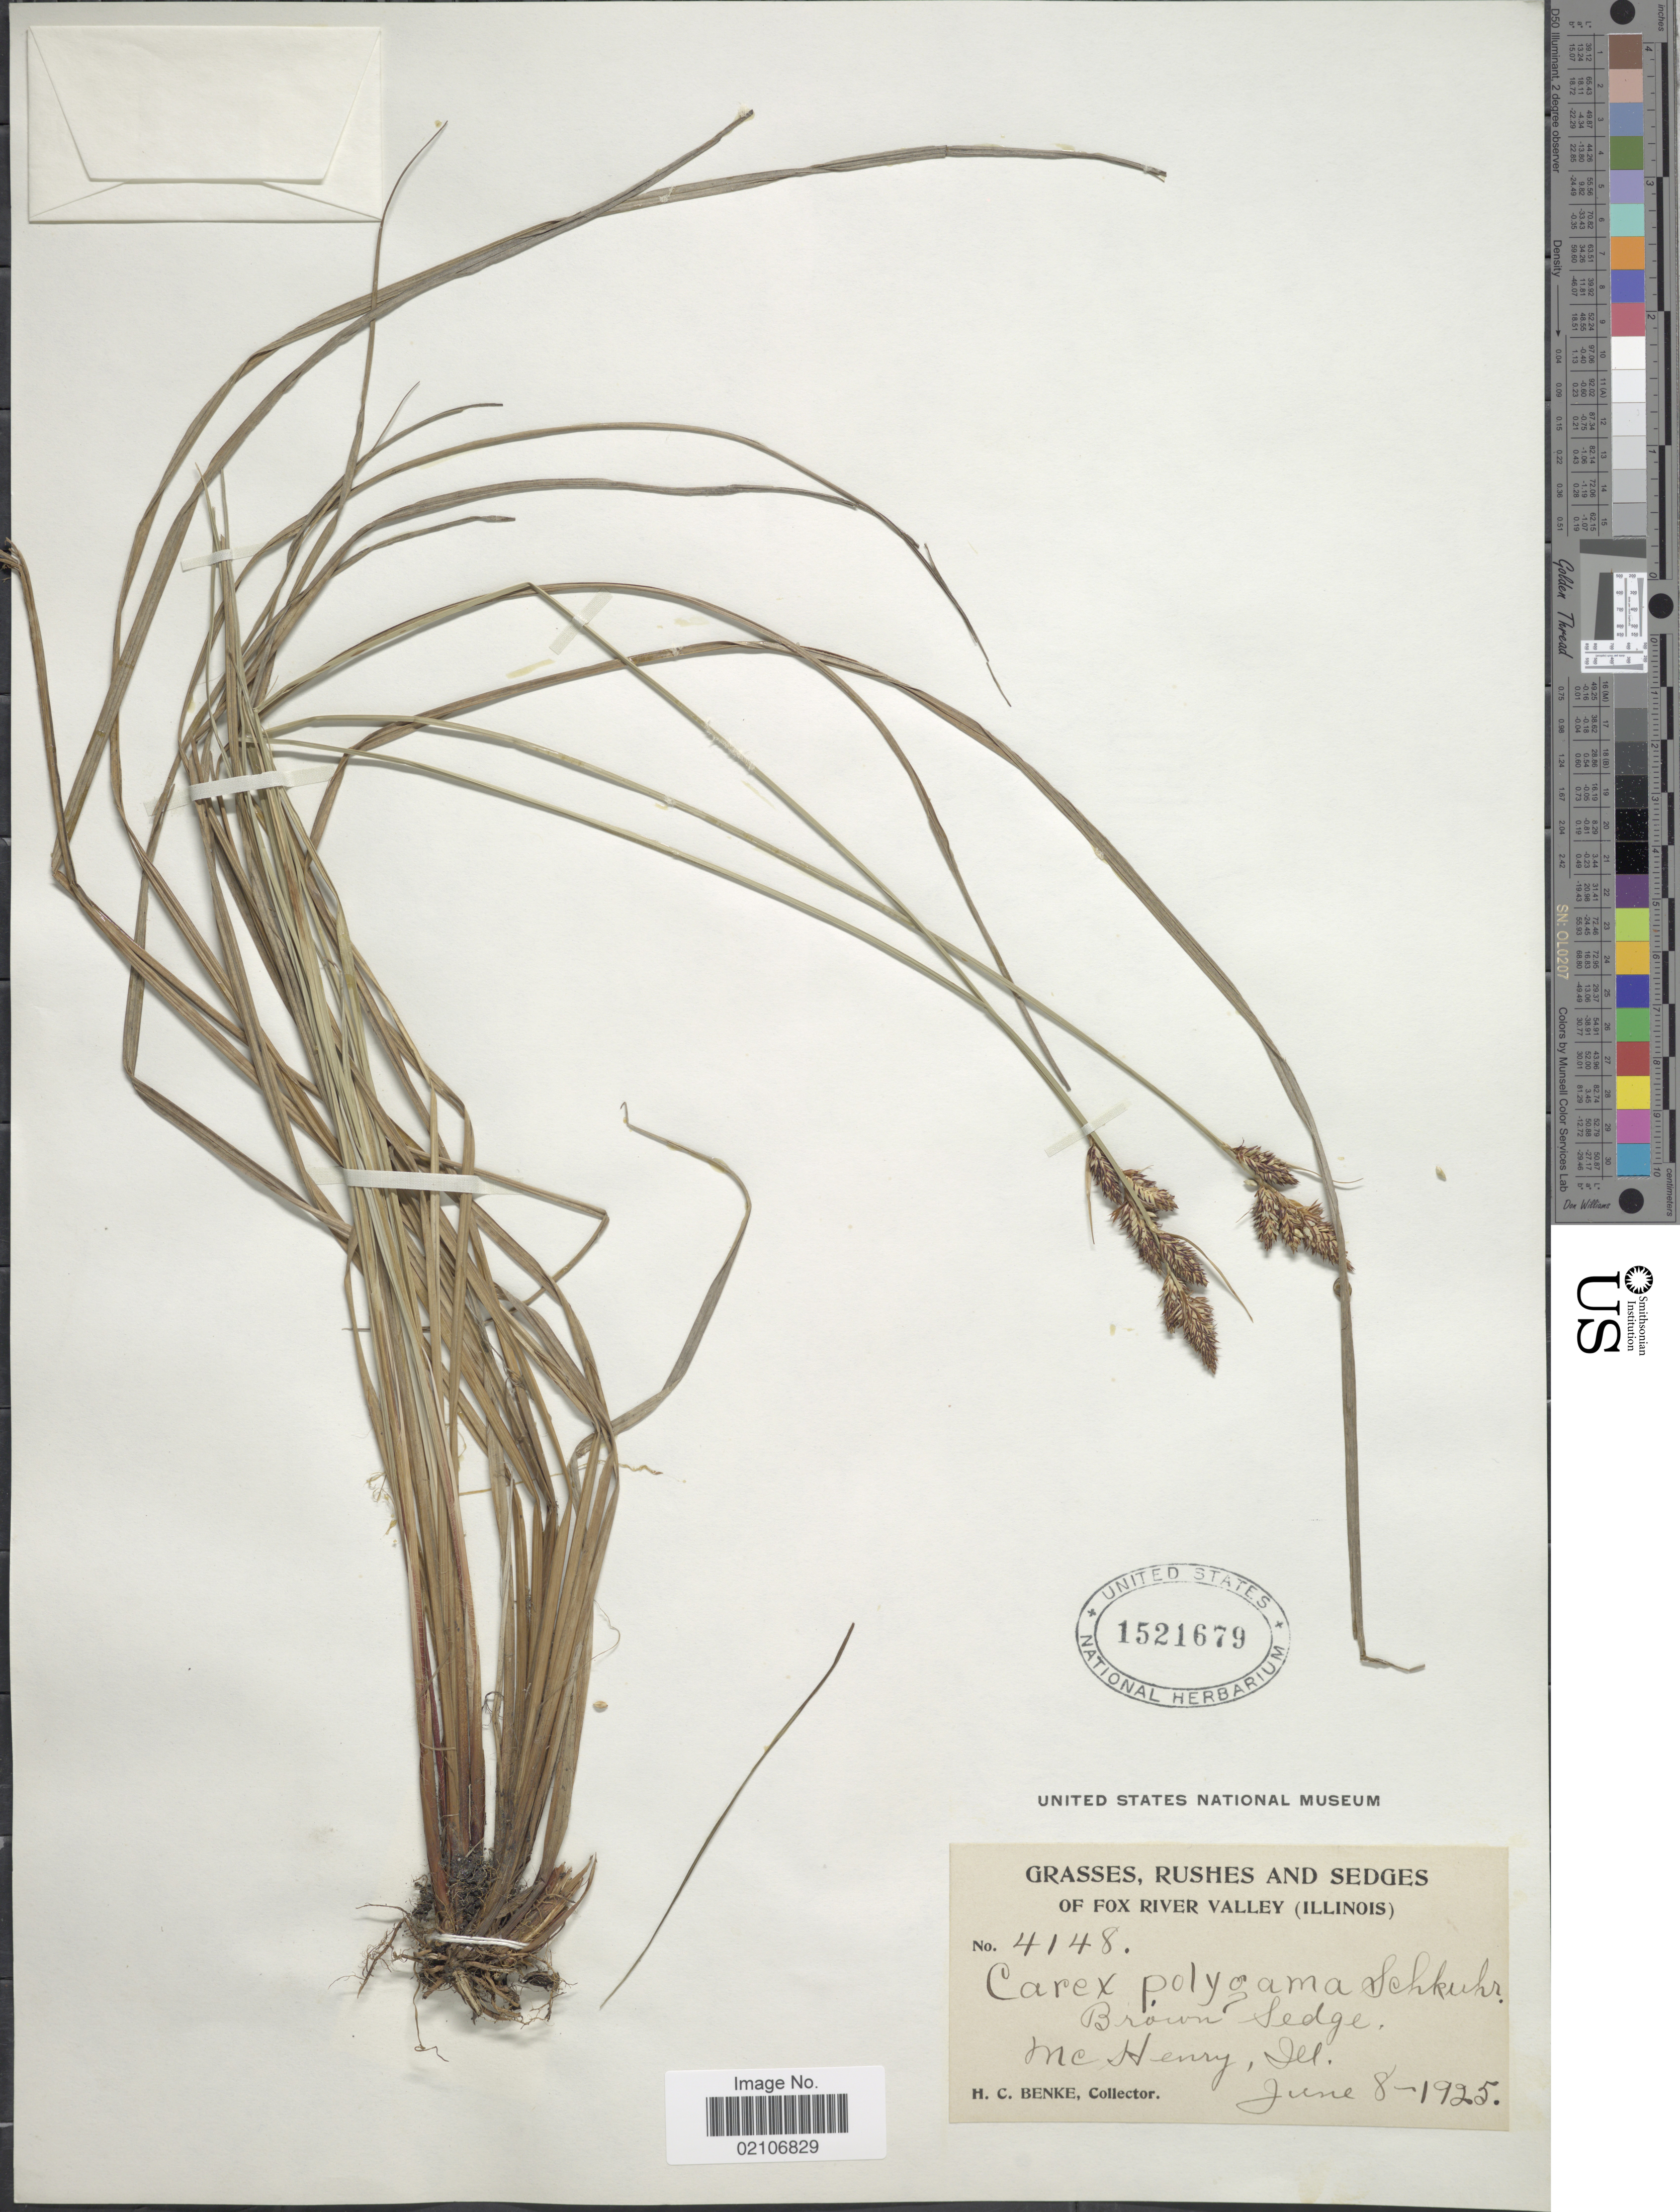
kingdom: Plantae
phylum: Tracheophyta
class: Liliopsida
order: Poales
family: Cyperaceae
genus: Carex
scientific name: Carex buxbaumii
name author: Wahlenb.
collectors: H. Benke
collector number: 4148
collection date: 1925-06-08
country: United States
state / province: Illinois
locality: Brown Sedge, Mc Henry, Ill. Fox River Valley.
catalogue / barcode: US 1521679